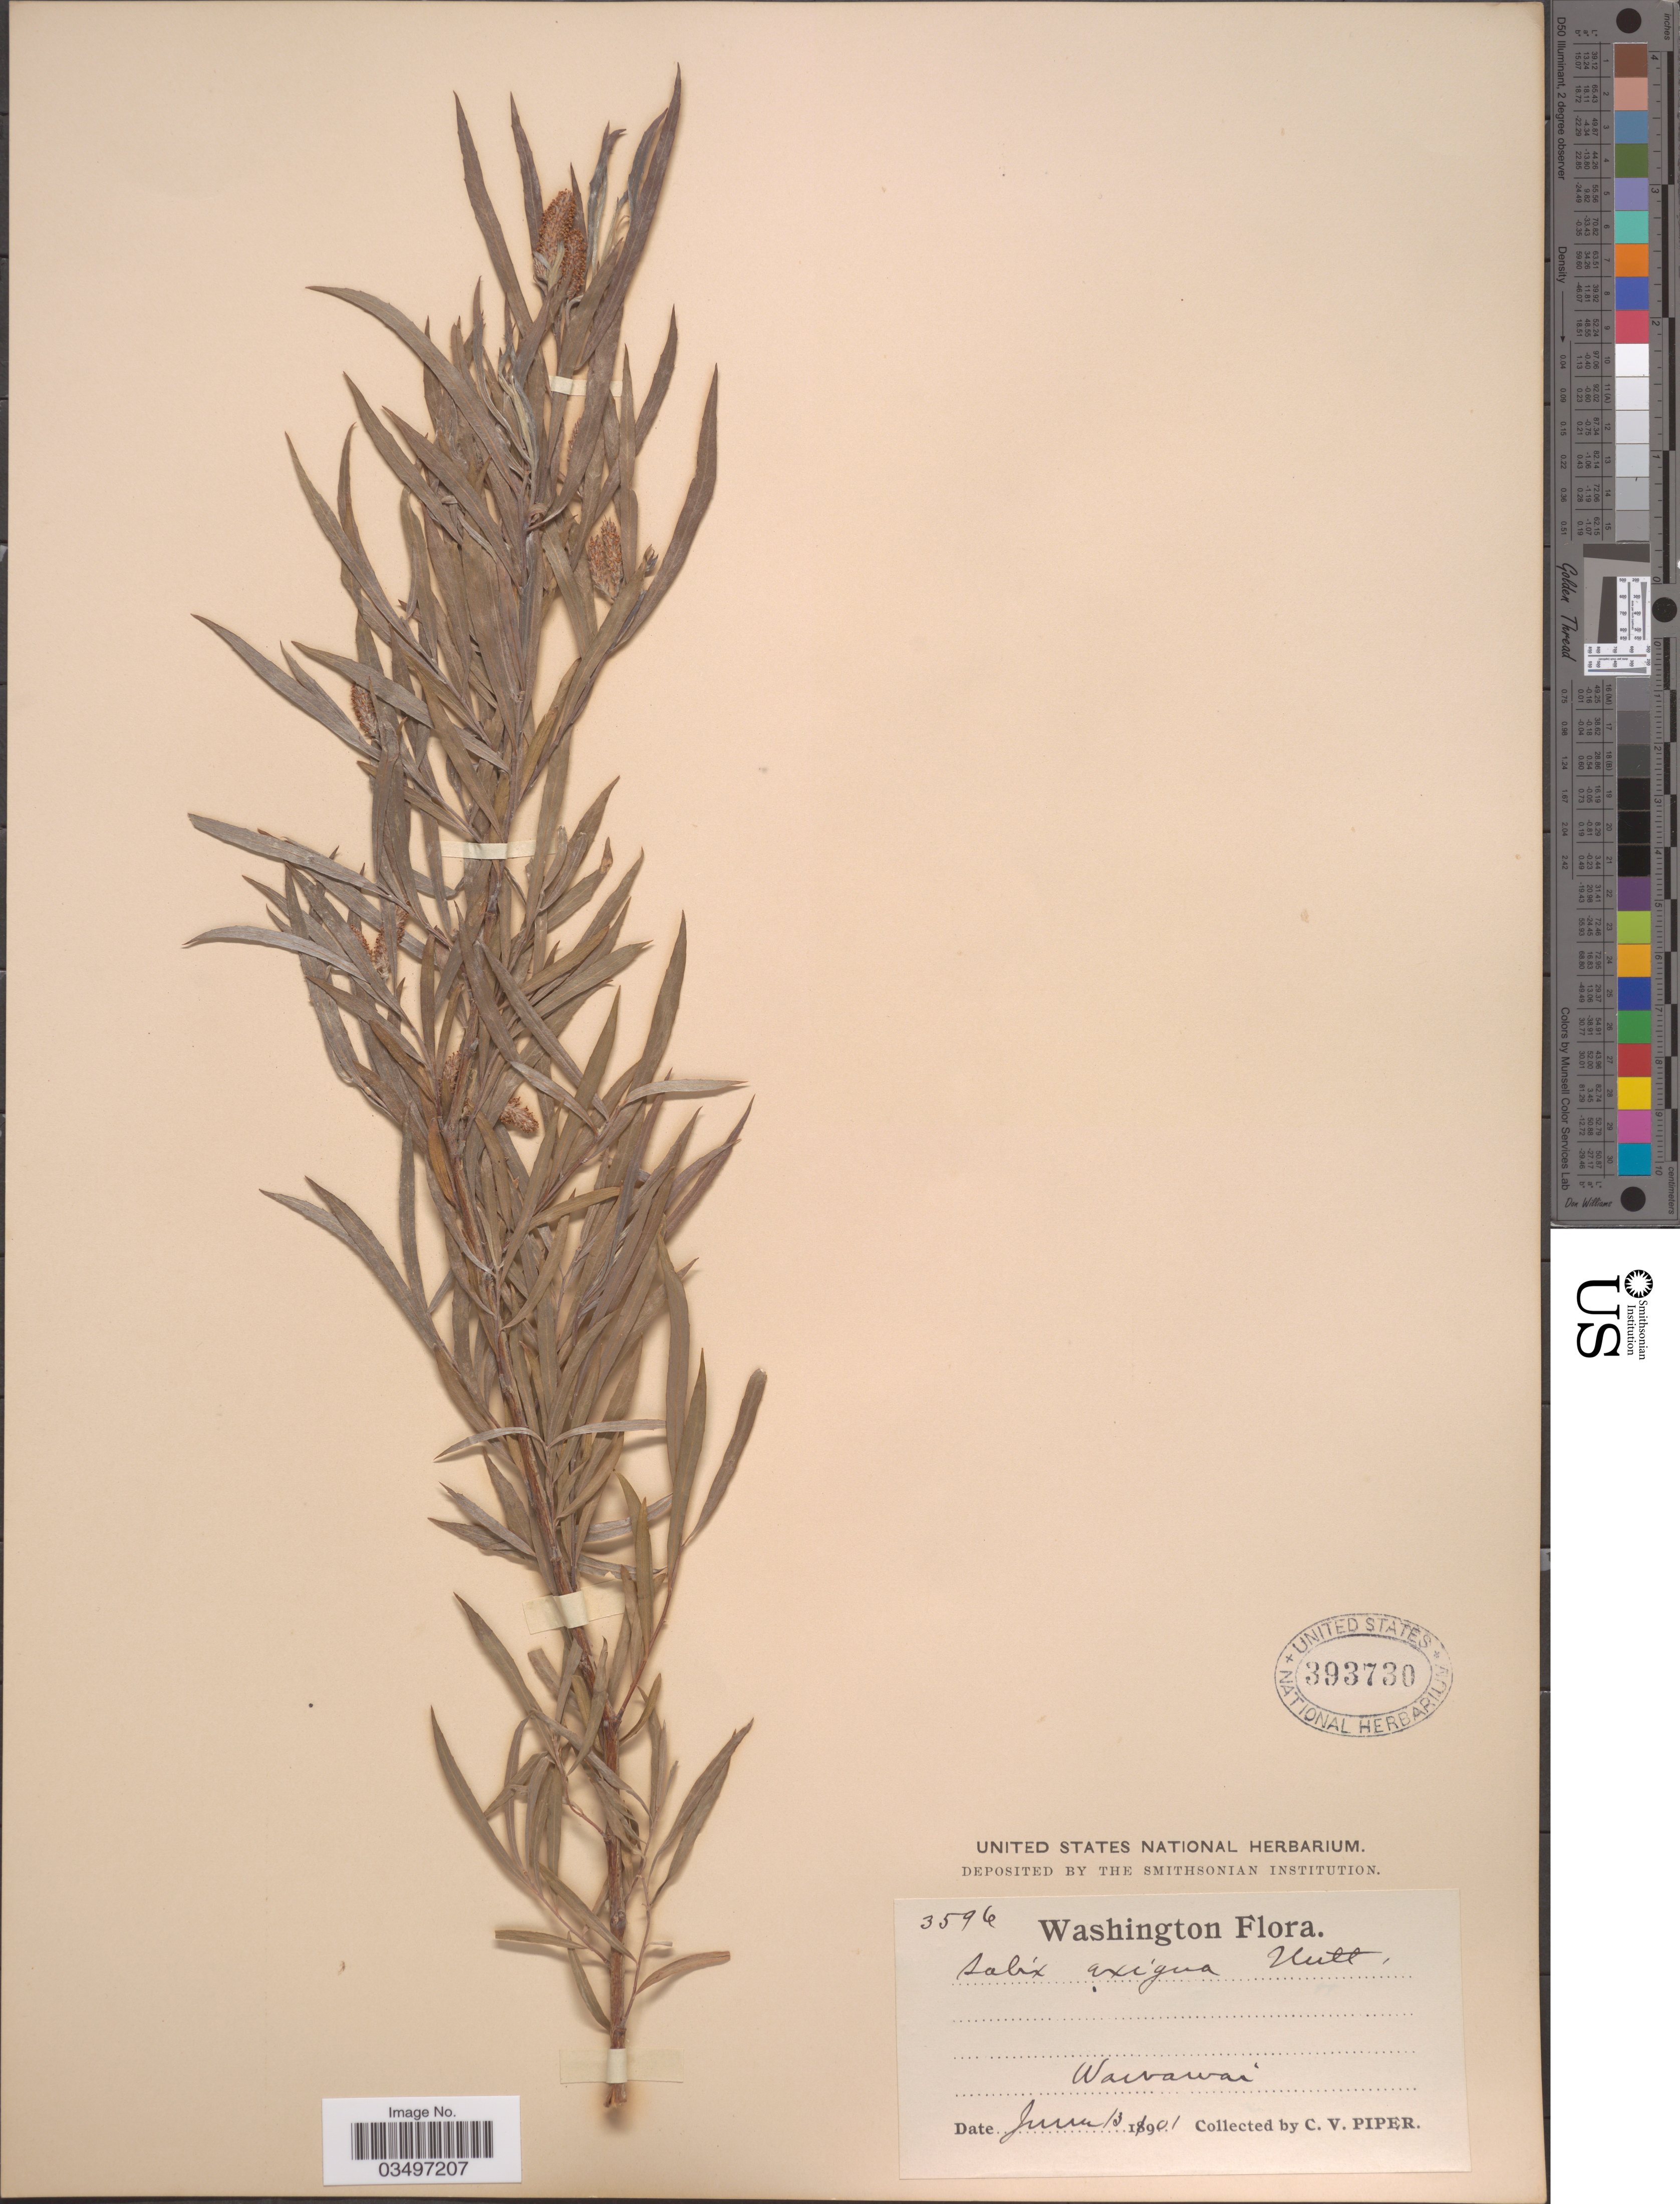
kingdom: Plantae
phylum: Tracheophyta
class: Magnoliopsida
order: Malpighiales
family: Salicaceae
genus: Salix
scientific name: Salix exigua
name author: Nutt.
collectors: C. V. Piper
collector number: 3596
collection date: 1901-06-13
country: United States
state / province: Washington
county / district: Whitman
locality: Wawawai.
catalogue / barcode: US 393730